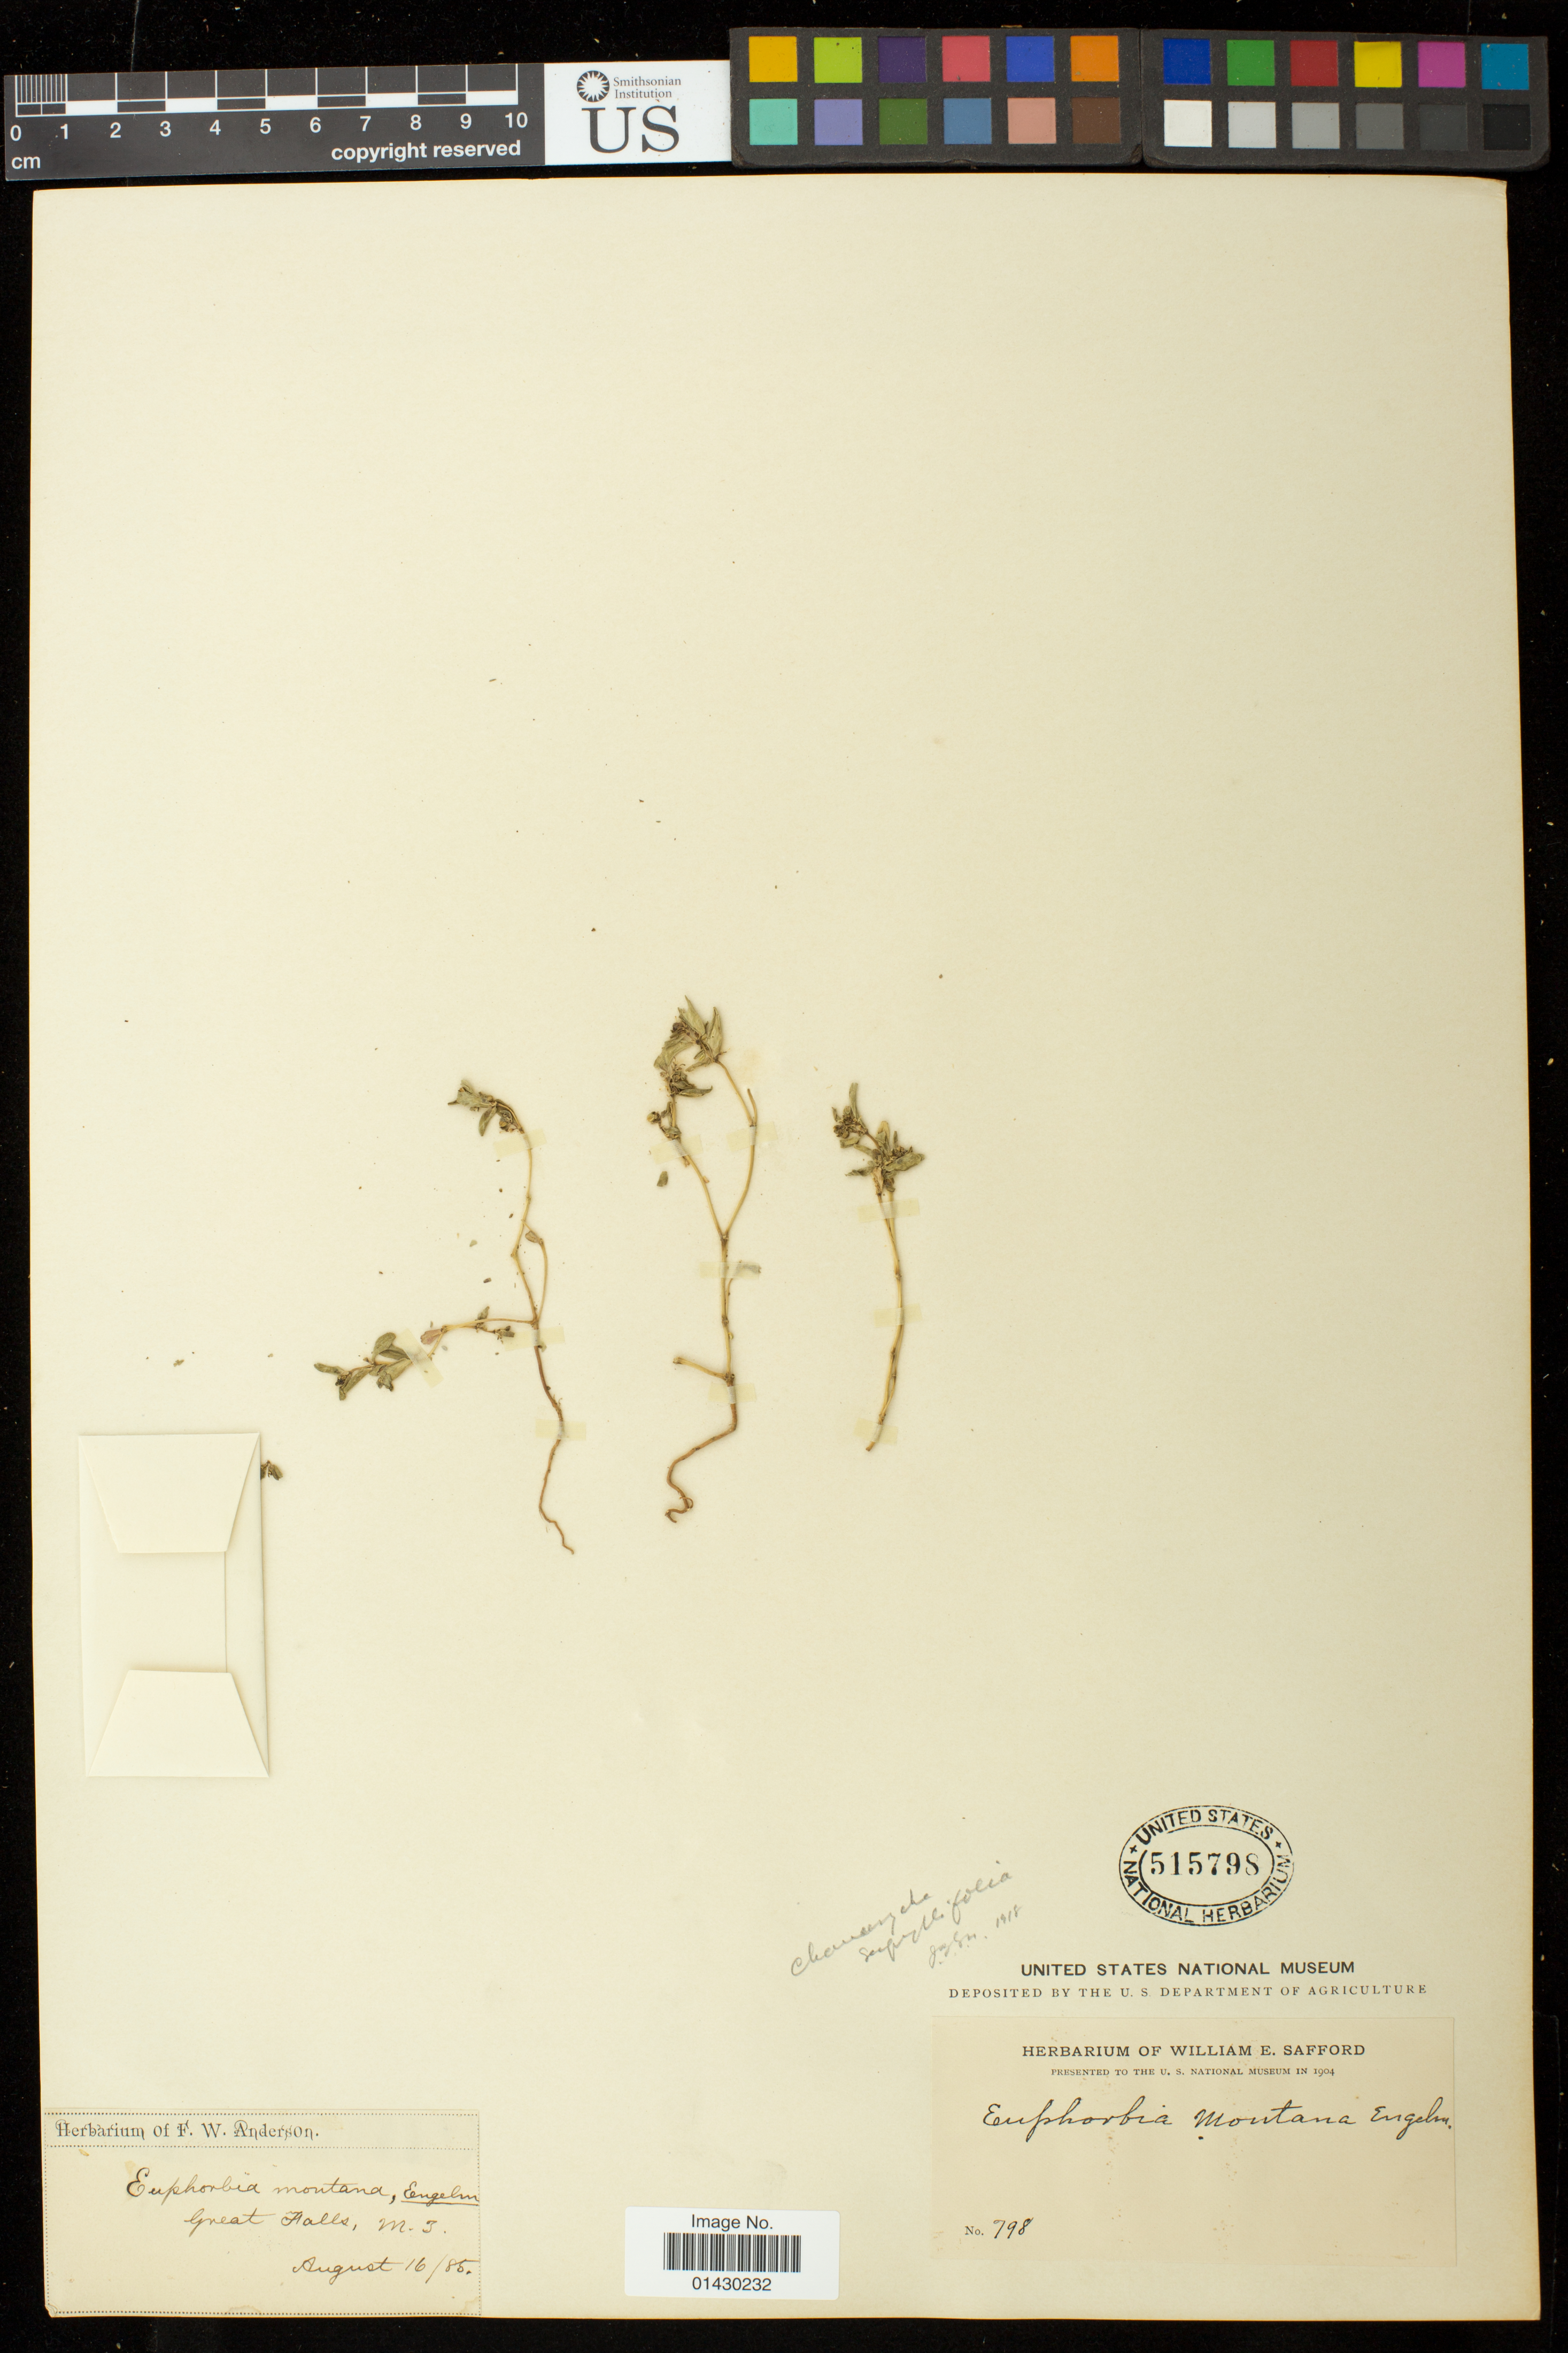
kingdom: Plantae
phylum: Tracheophyta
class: Magnoliopsida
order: Malpighiales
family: Euphorbiaceae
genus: Euphorbia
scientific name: Euphorbia serpillifolia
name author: Pers.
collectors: F. W. Anderson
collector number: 798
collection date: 1885-08-16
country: United States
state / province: Montana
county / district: Cascade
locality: Great Falls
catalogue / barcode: US 515798